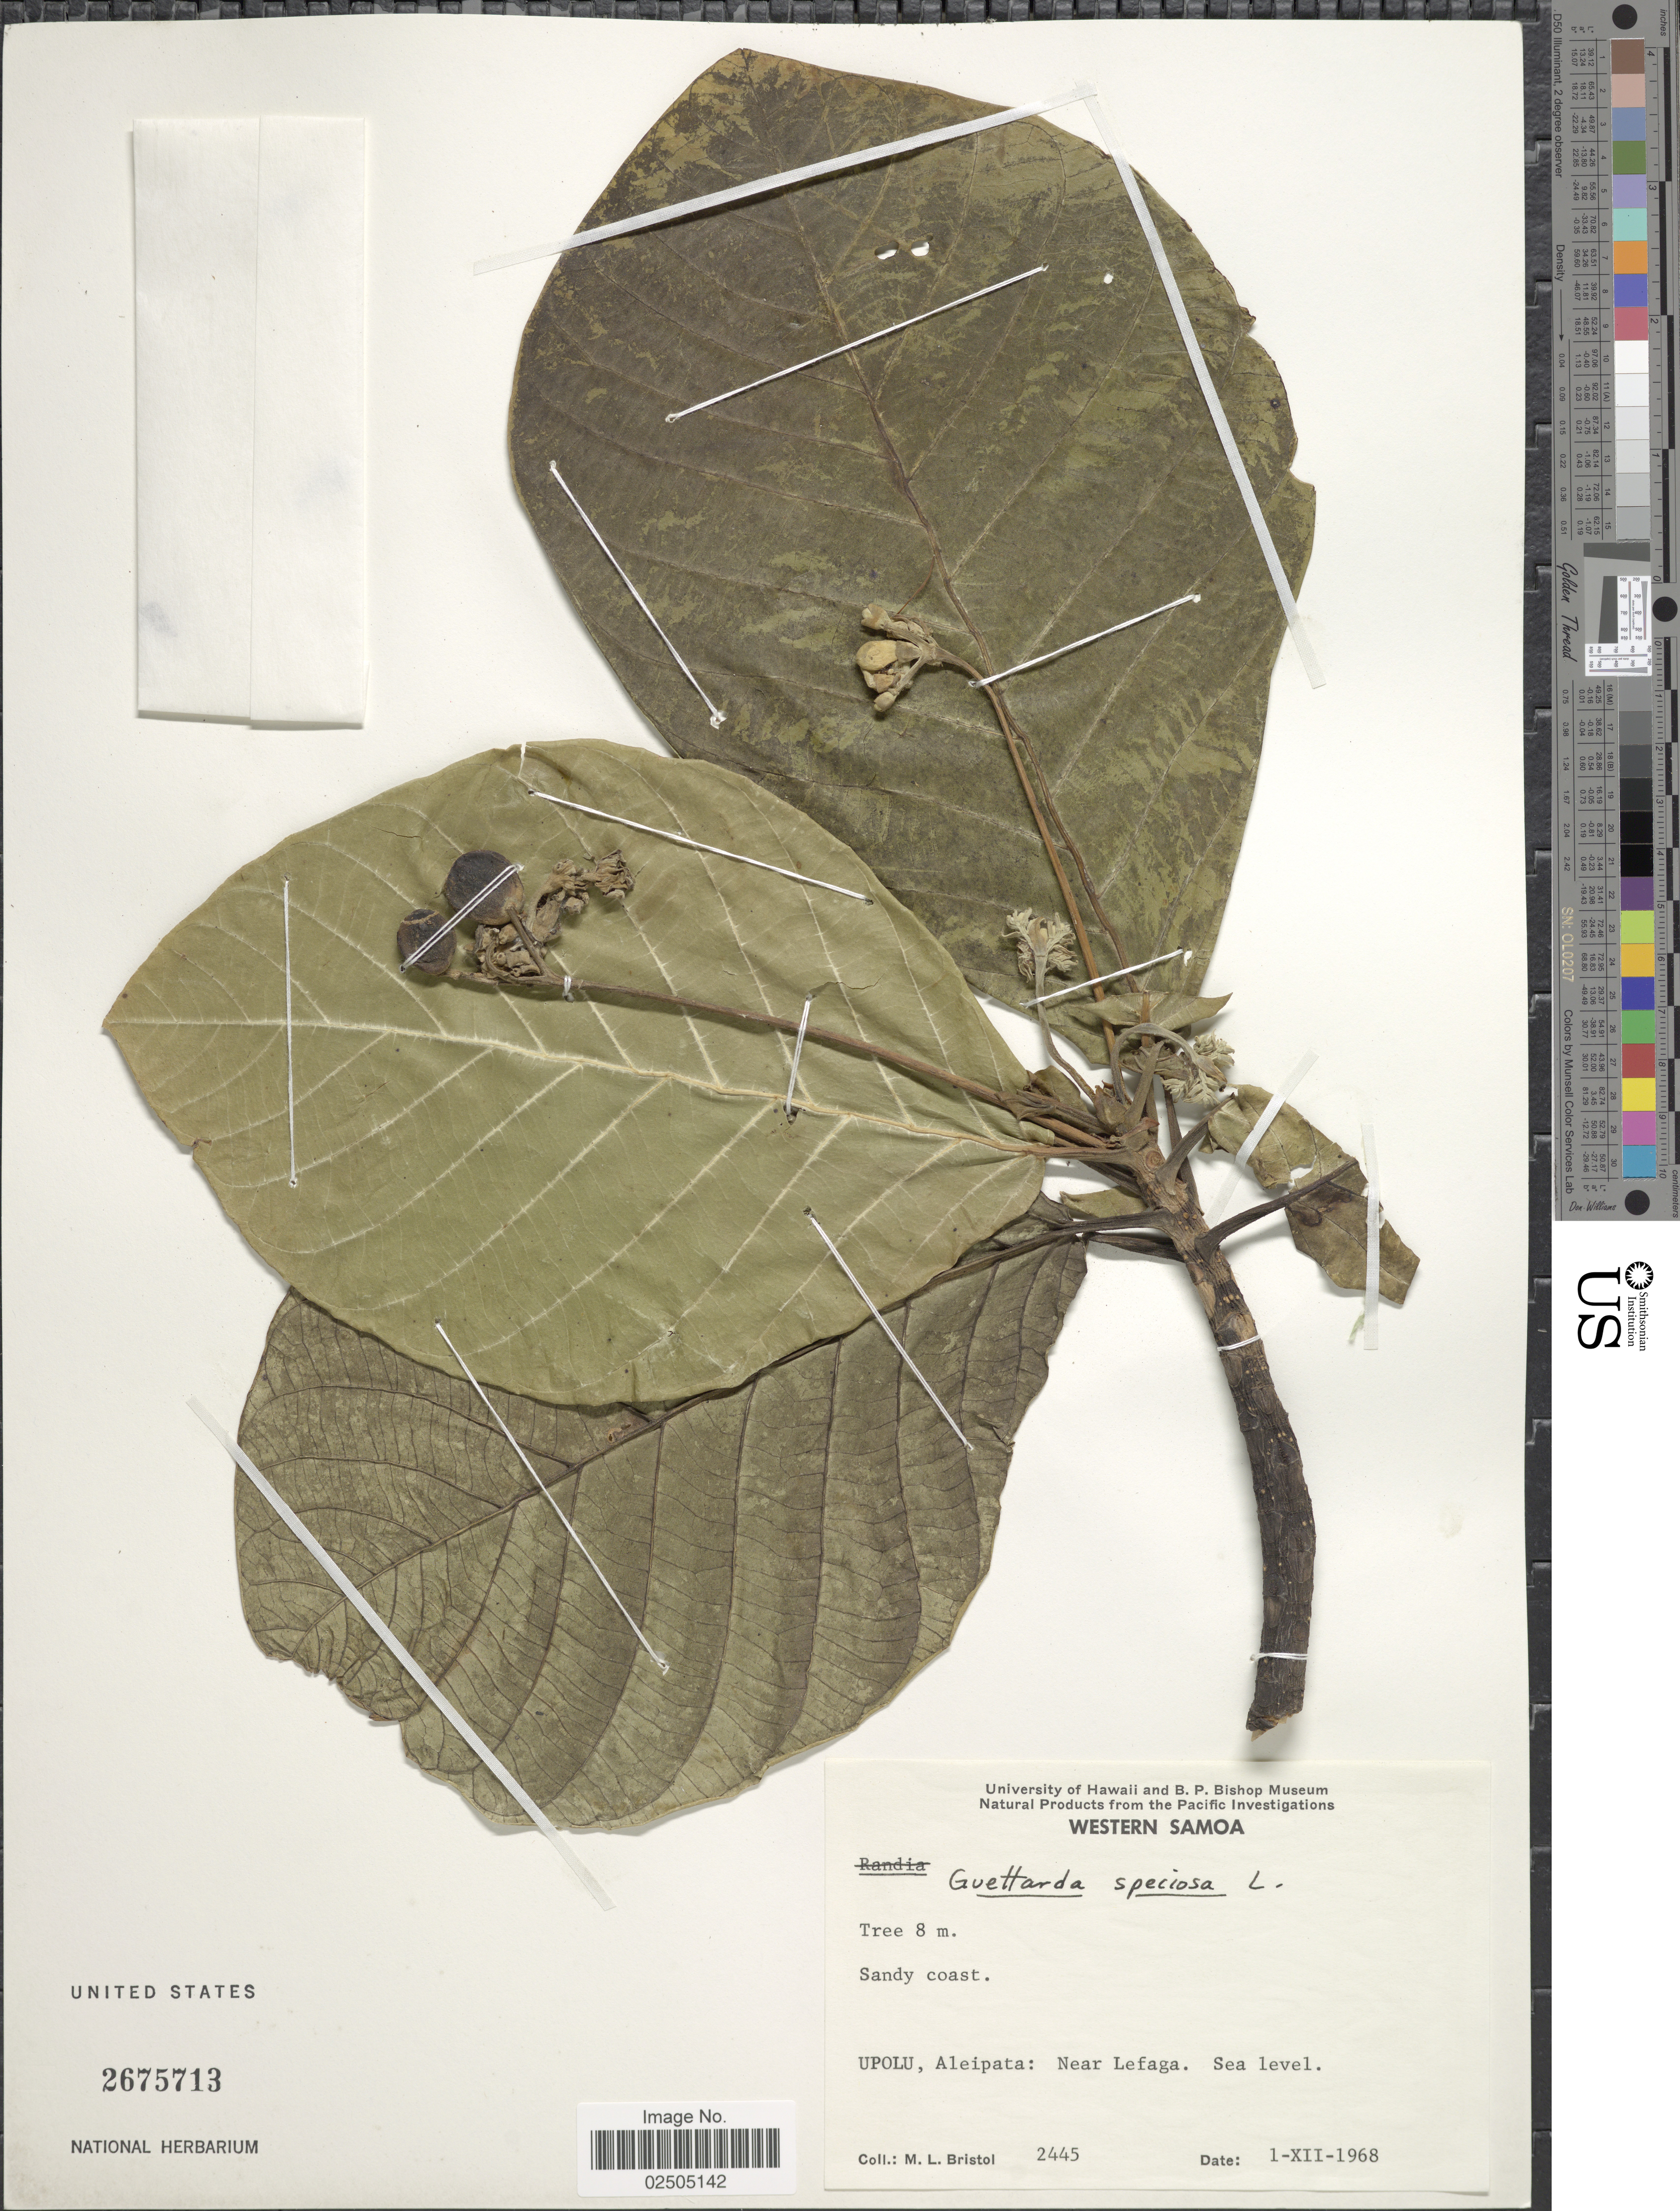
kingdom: Plantae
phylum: Tracheophyta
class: Magnoliopsida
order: Gentianales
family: Rubiaceae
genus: Guettarda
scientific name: Guettarda speciosa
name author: L.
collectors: M. L. Bristol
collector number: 2445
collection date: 1968-12-01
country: Samoa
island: Upolu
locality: Upolu, Aleipata: Near Lefaga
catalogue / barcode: US 2675713